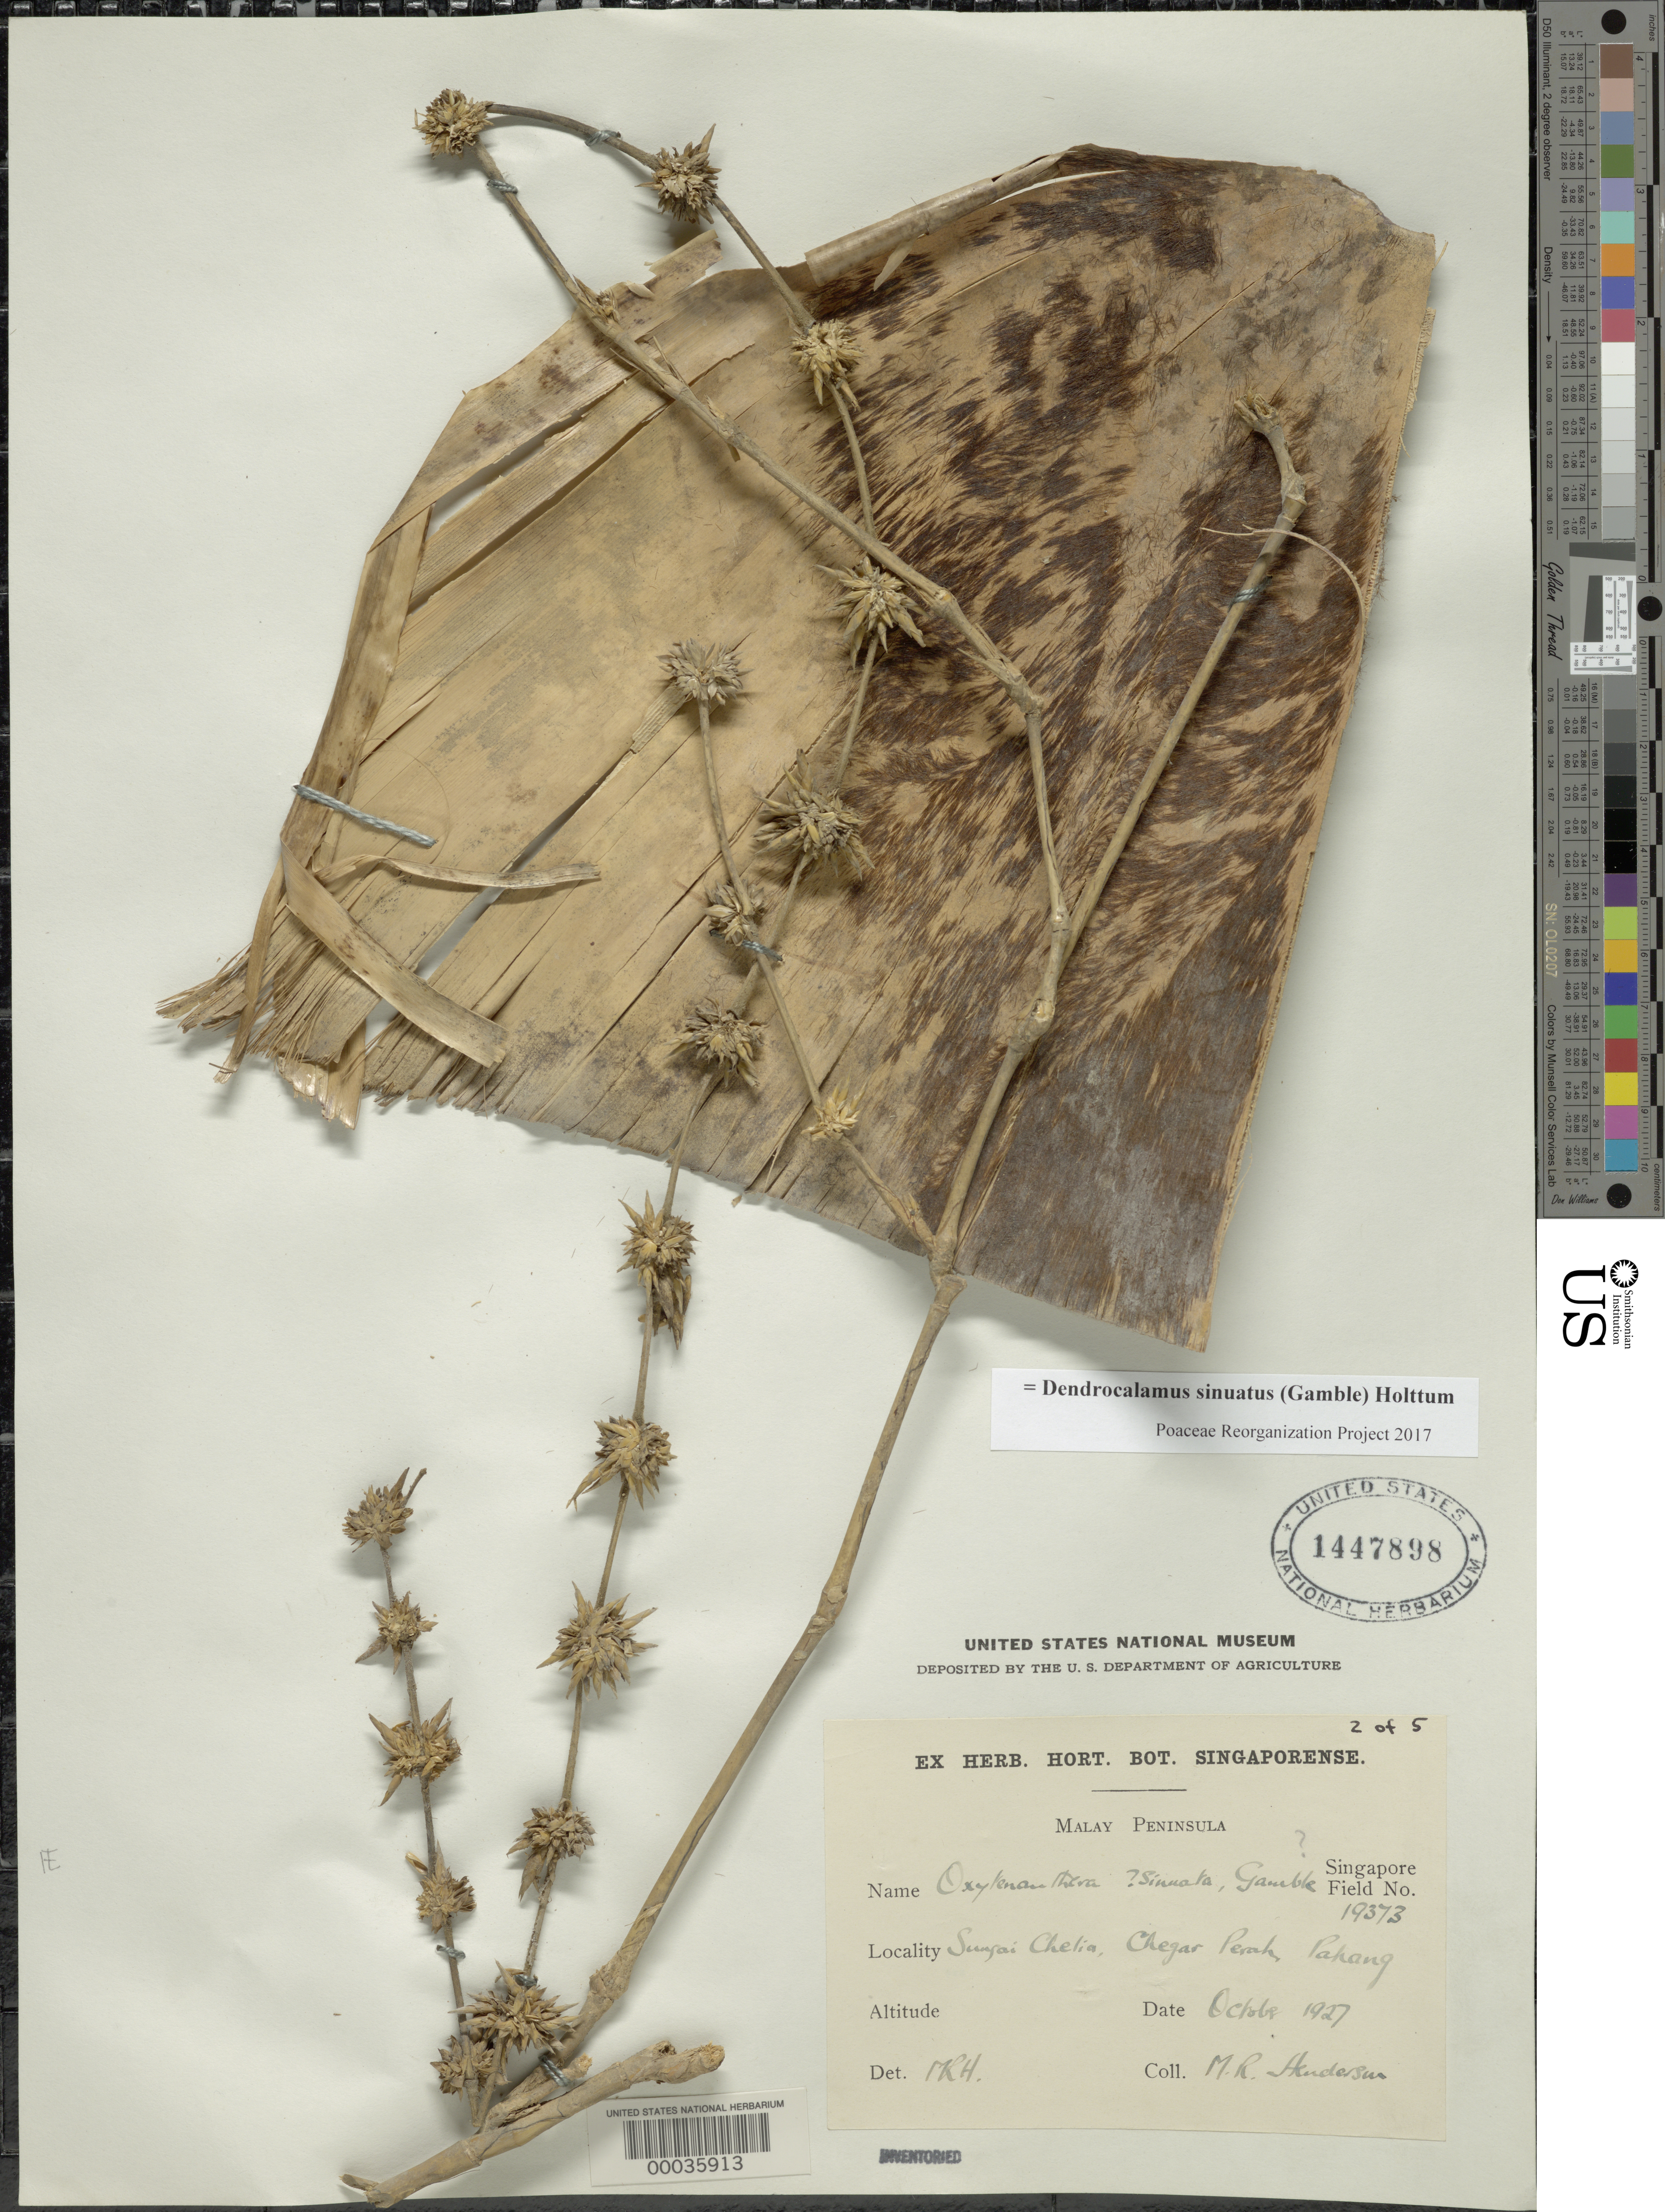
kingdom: Plantae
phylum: Tracheophyta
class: Liliopsida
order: Poales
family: Poaceae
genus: Dendrocalamus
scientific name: Dendrocalamus sinuatus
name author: (Gamble) Holttum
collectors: M. Henderson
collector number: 19373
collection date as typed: Oct 1927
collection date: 1927-10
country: Malaysia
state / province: Pahang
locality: Sungei chelia, chegar perah pahang. [sungei chelia = sungai chelai?] [Malay Peninsula]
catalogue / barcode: US 1447898